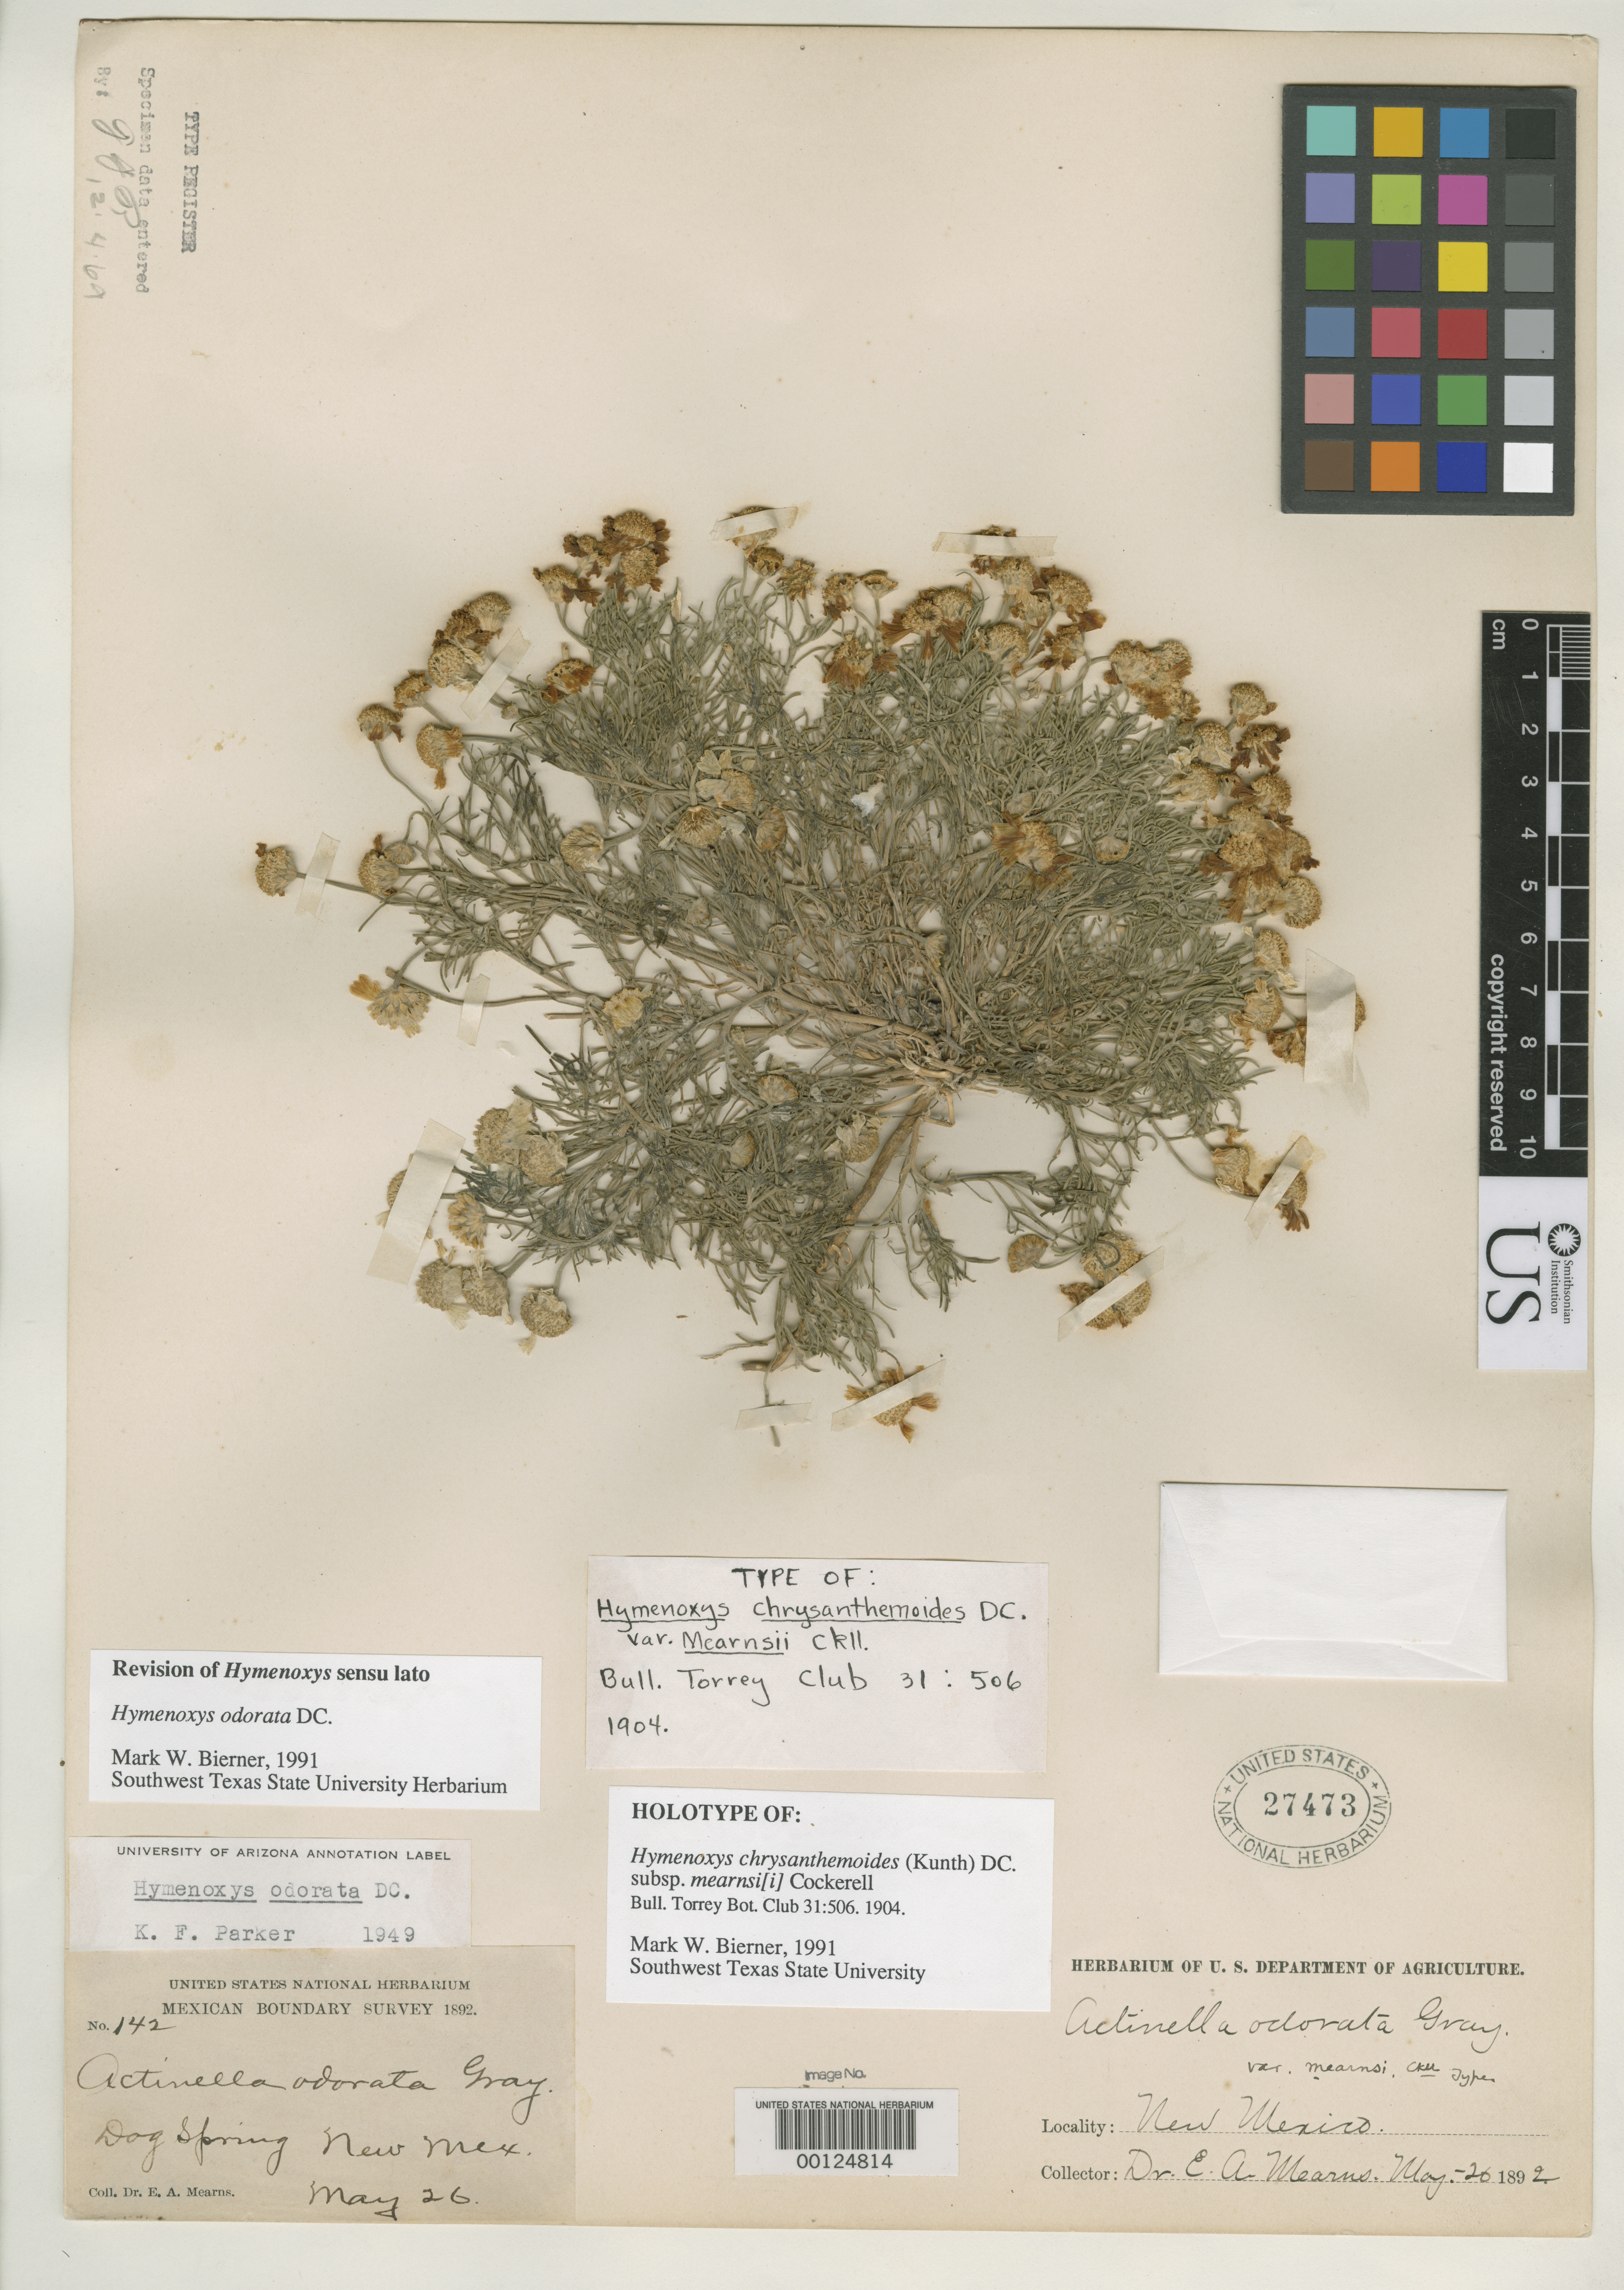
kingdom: Plantae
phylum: Tracheophyta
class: Magnoliopsida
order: Asterales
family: Asteraceae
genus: Hymenoxys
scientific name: Hymenoxys chrysanthemoides subsp. mearnsi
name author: Cockerell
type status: Holotype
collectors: E. A. Mearns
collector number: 142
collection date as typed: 26 May 1892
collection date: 1892-05-26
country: United States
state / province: New Mexico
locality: Dog Spring.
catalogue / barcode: US 27473